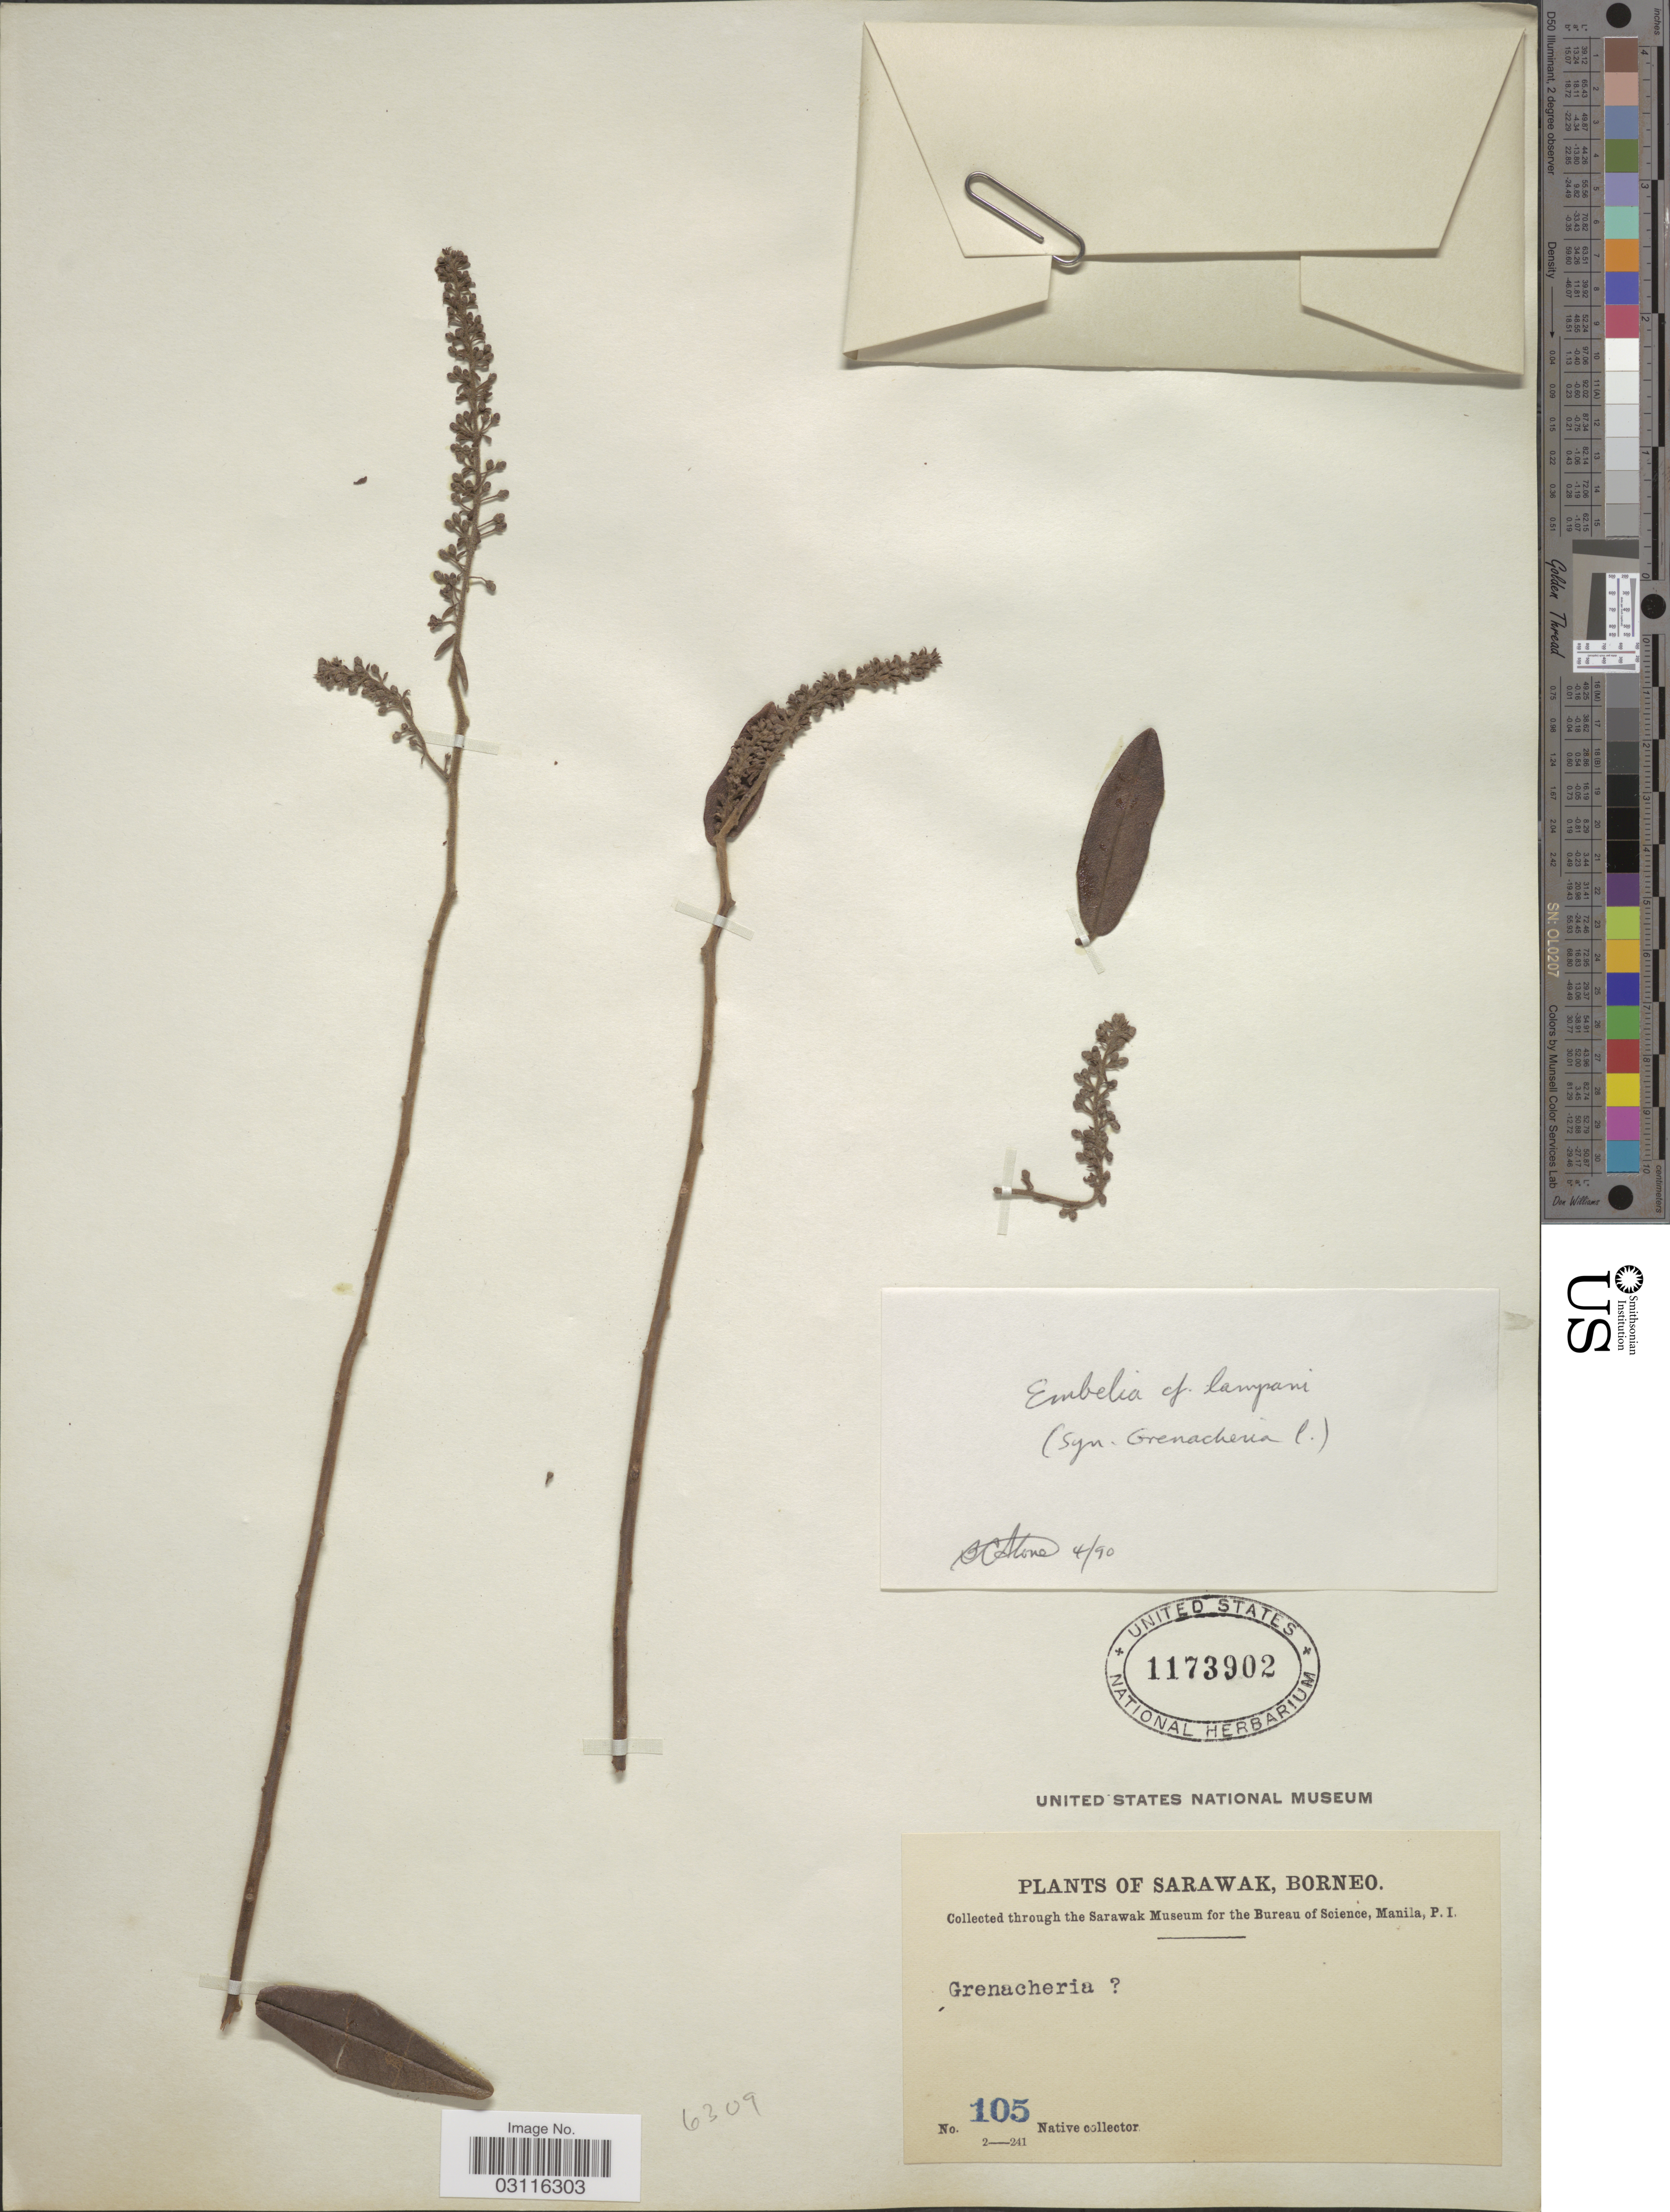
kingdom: Plantae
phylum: Tracheophyta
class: Magnoliopsida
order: Ericales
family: Primulaceae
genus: Embelia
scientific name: Embelia sp.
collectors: Native collector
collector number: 105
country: Malaysia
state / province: Sarawak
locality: Borneo.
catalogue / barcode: US 1173902